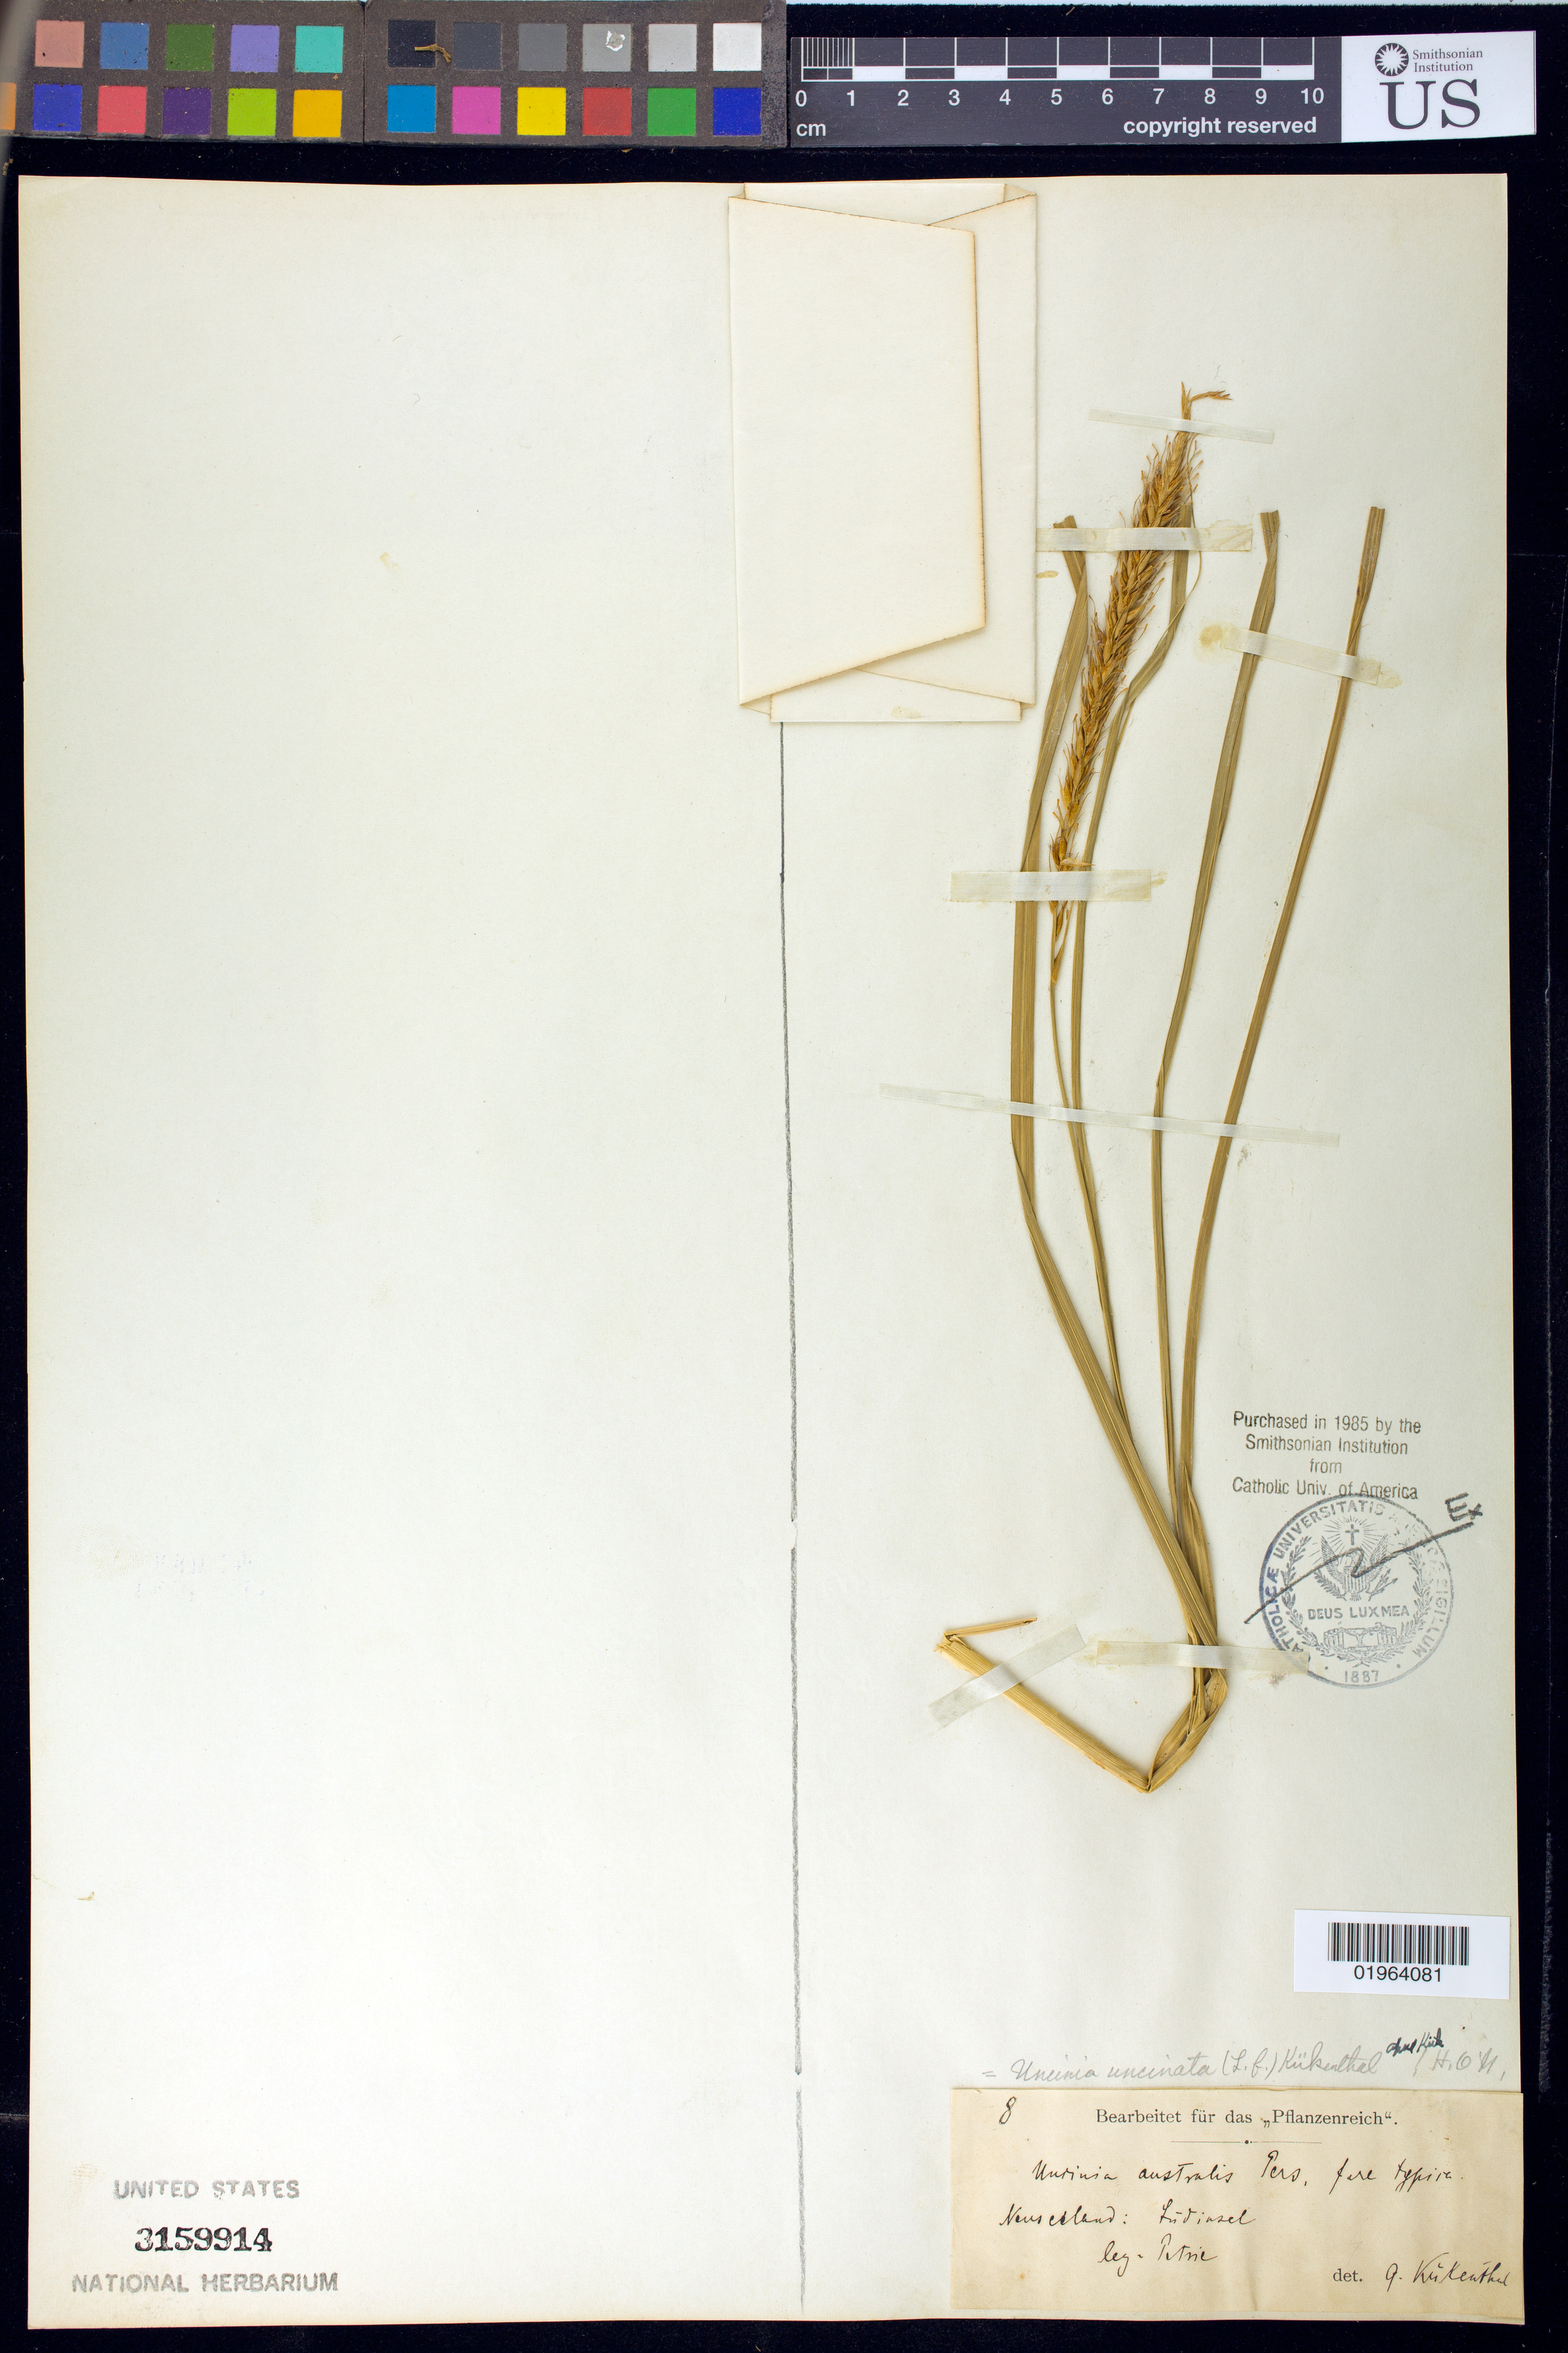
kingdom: Plantae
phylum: Tracheophyta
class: Liliopsida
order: Poales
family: Cyperaceae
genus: Carex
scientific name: Carex uncinata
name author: L. f.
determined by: Strong, Mark T., (BOT), Smithsonian Institution - National Museum of Natural History (UNITED STATES)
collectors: D. Petrie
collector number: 8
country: New Zealand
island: South Island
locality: Südinsel: Neuseelands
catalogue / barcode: US 3159914